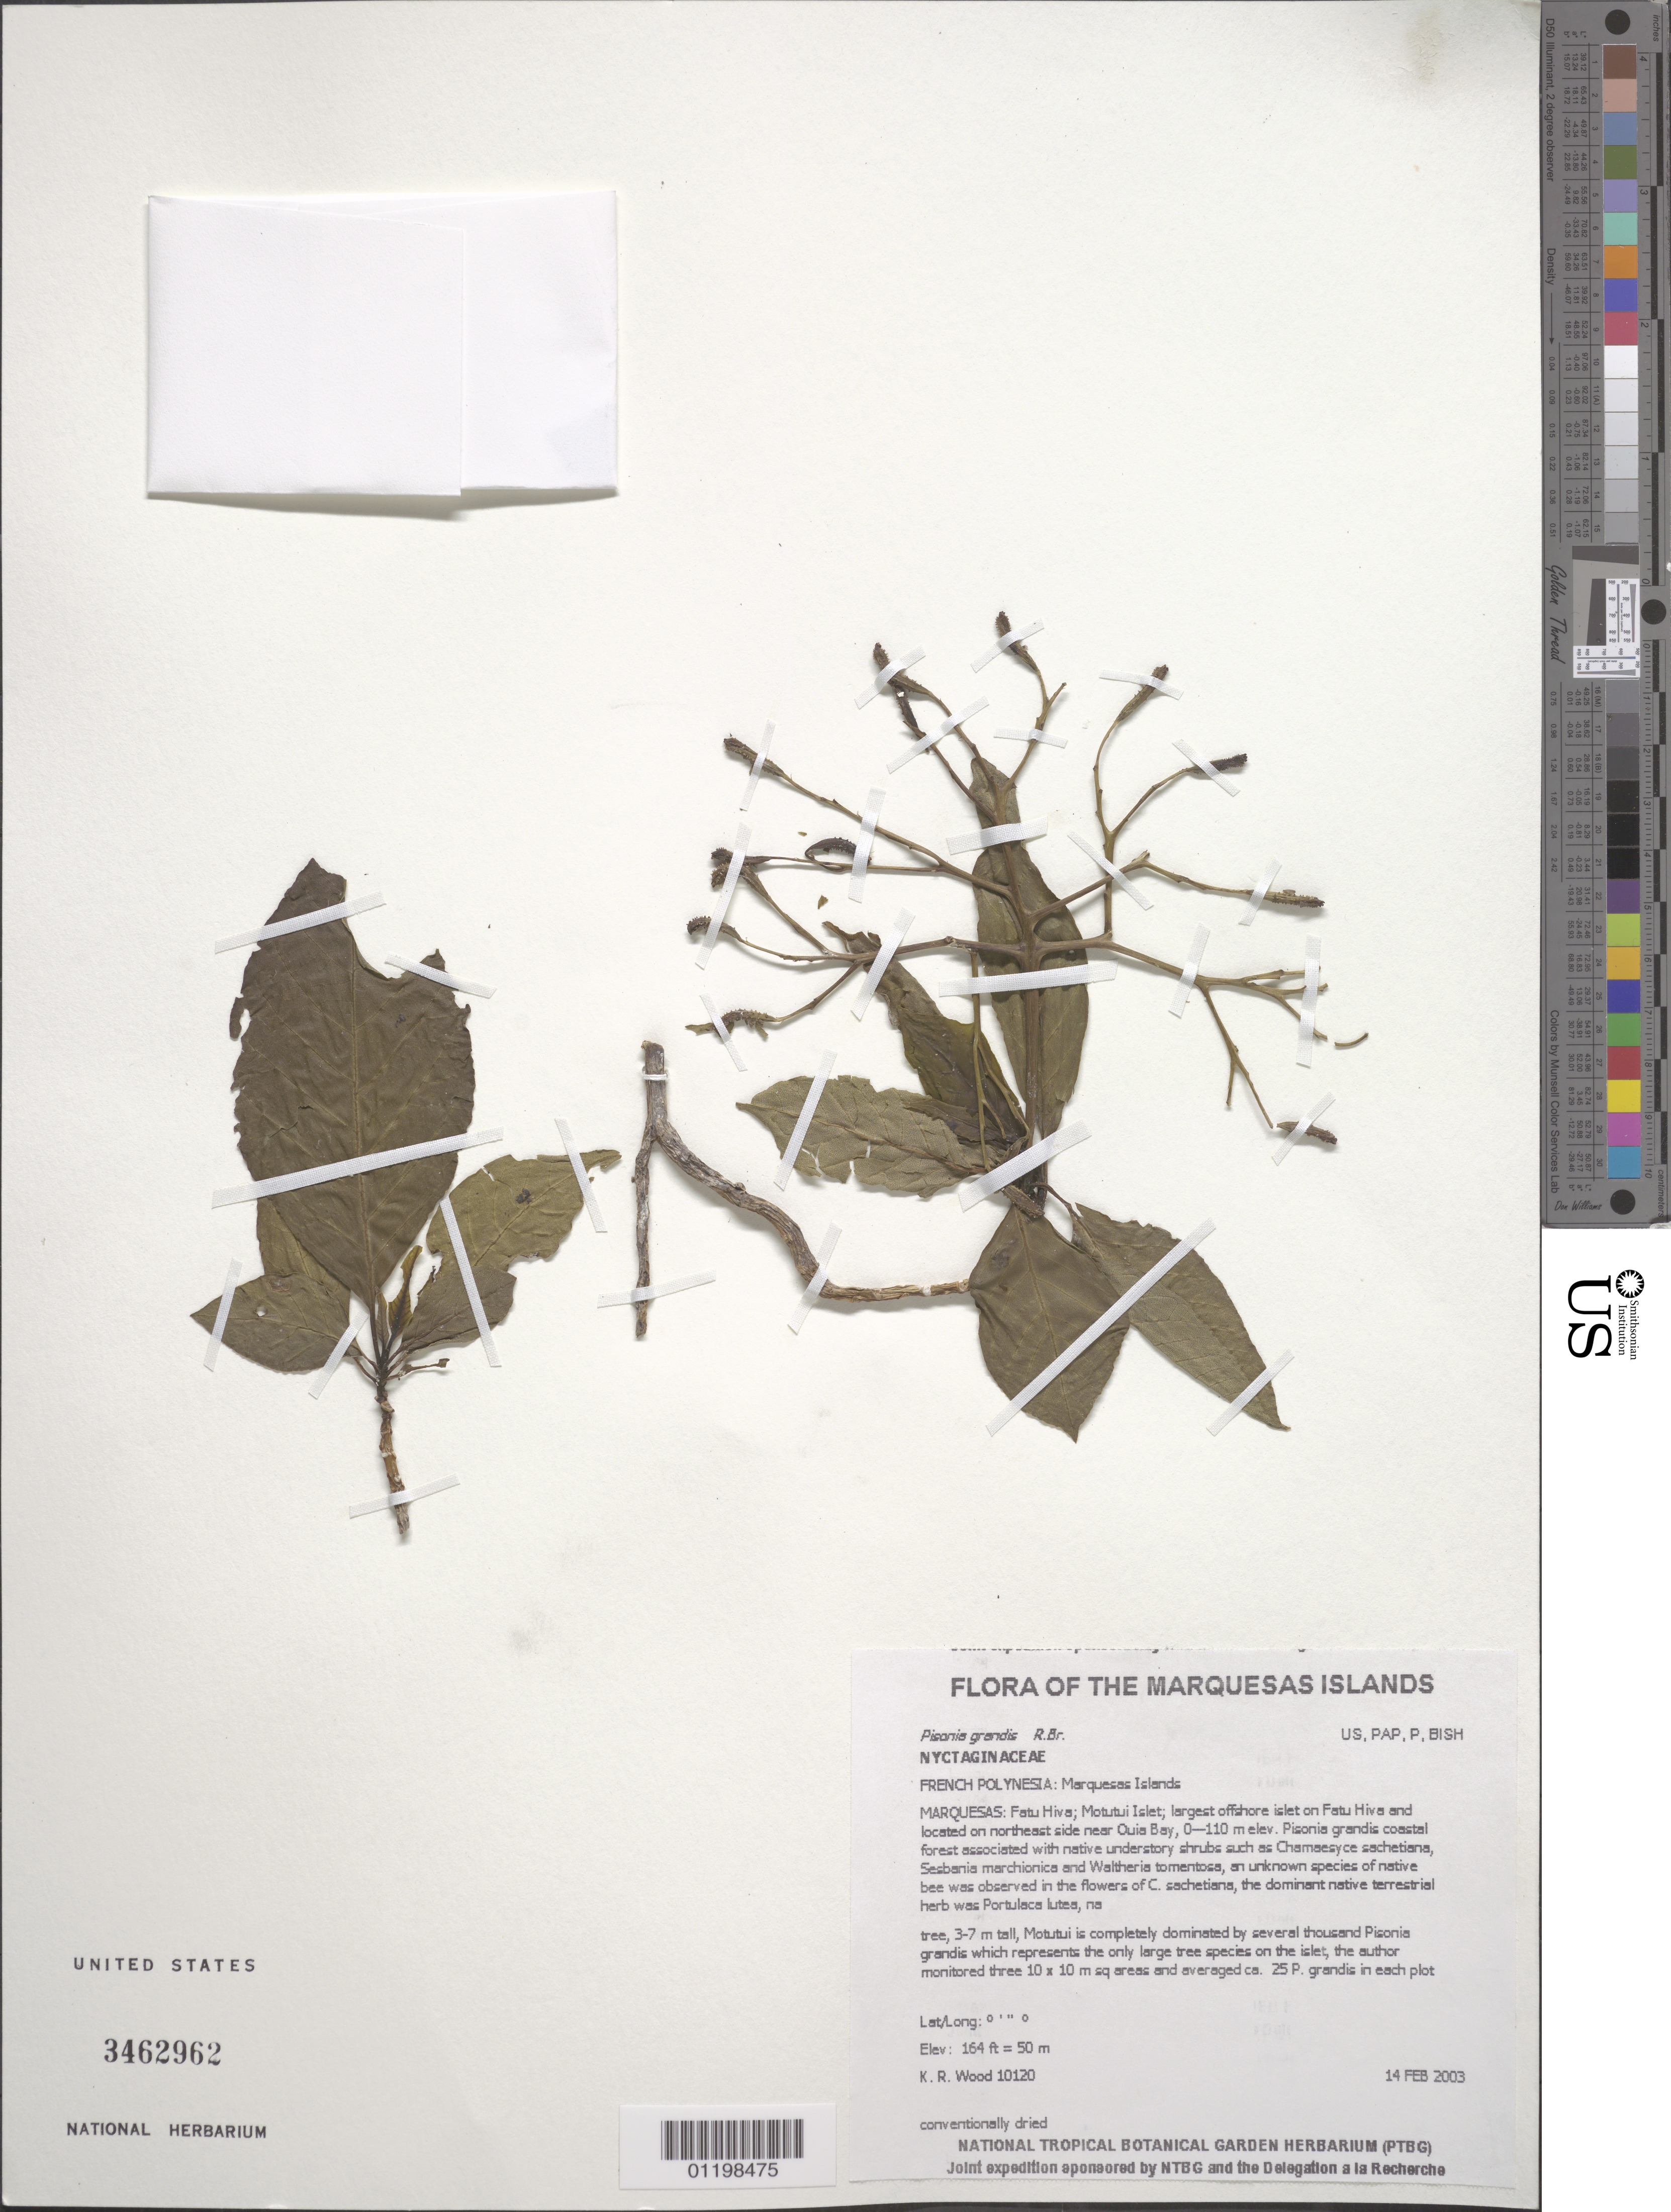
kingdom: Plantae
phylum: Tracheophyta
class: Magnoliopsida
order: Caryophyllales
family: Nyctaginaceae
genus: Pisonia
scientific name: Pisonia grandis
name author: R. Br.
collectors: K. R. Wood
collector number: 10120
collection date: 2003-02-14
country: French Polynesia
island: Fatu Hiva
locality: Motutui Islet; largest offshore islet on Fatu Hiva and located on northeast side near Ouia Bay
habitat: Pisonia grandis coastal forest. Covering steep islet, all aspects, moderate to steep slope, dominant canopy tree, mesic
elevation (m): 50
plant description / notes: An unknown species of native bee was observed in the flowers of C. sachetiana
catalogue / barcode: US 3462962